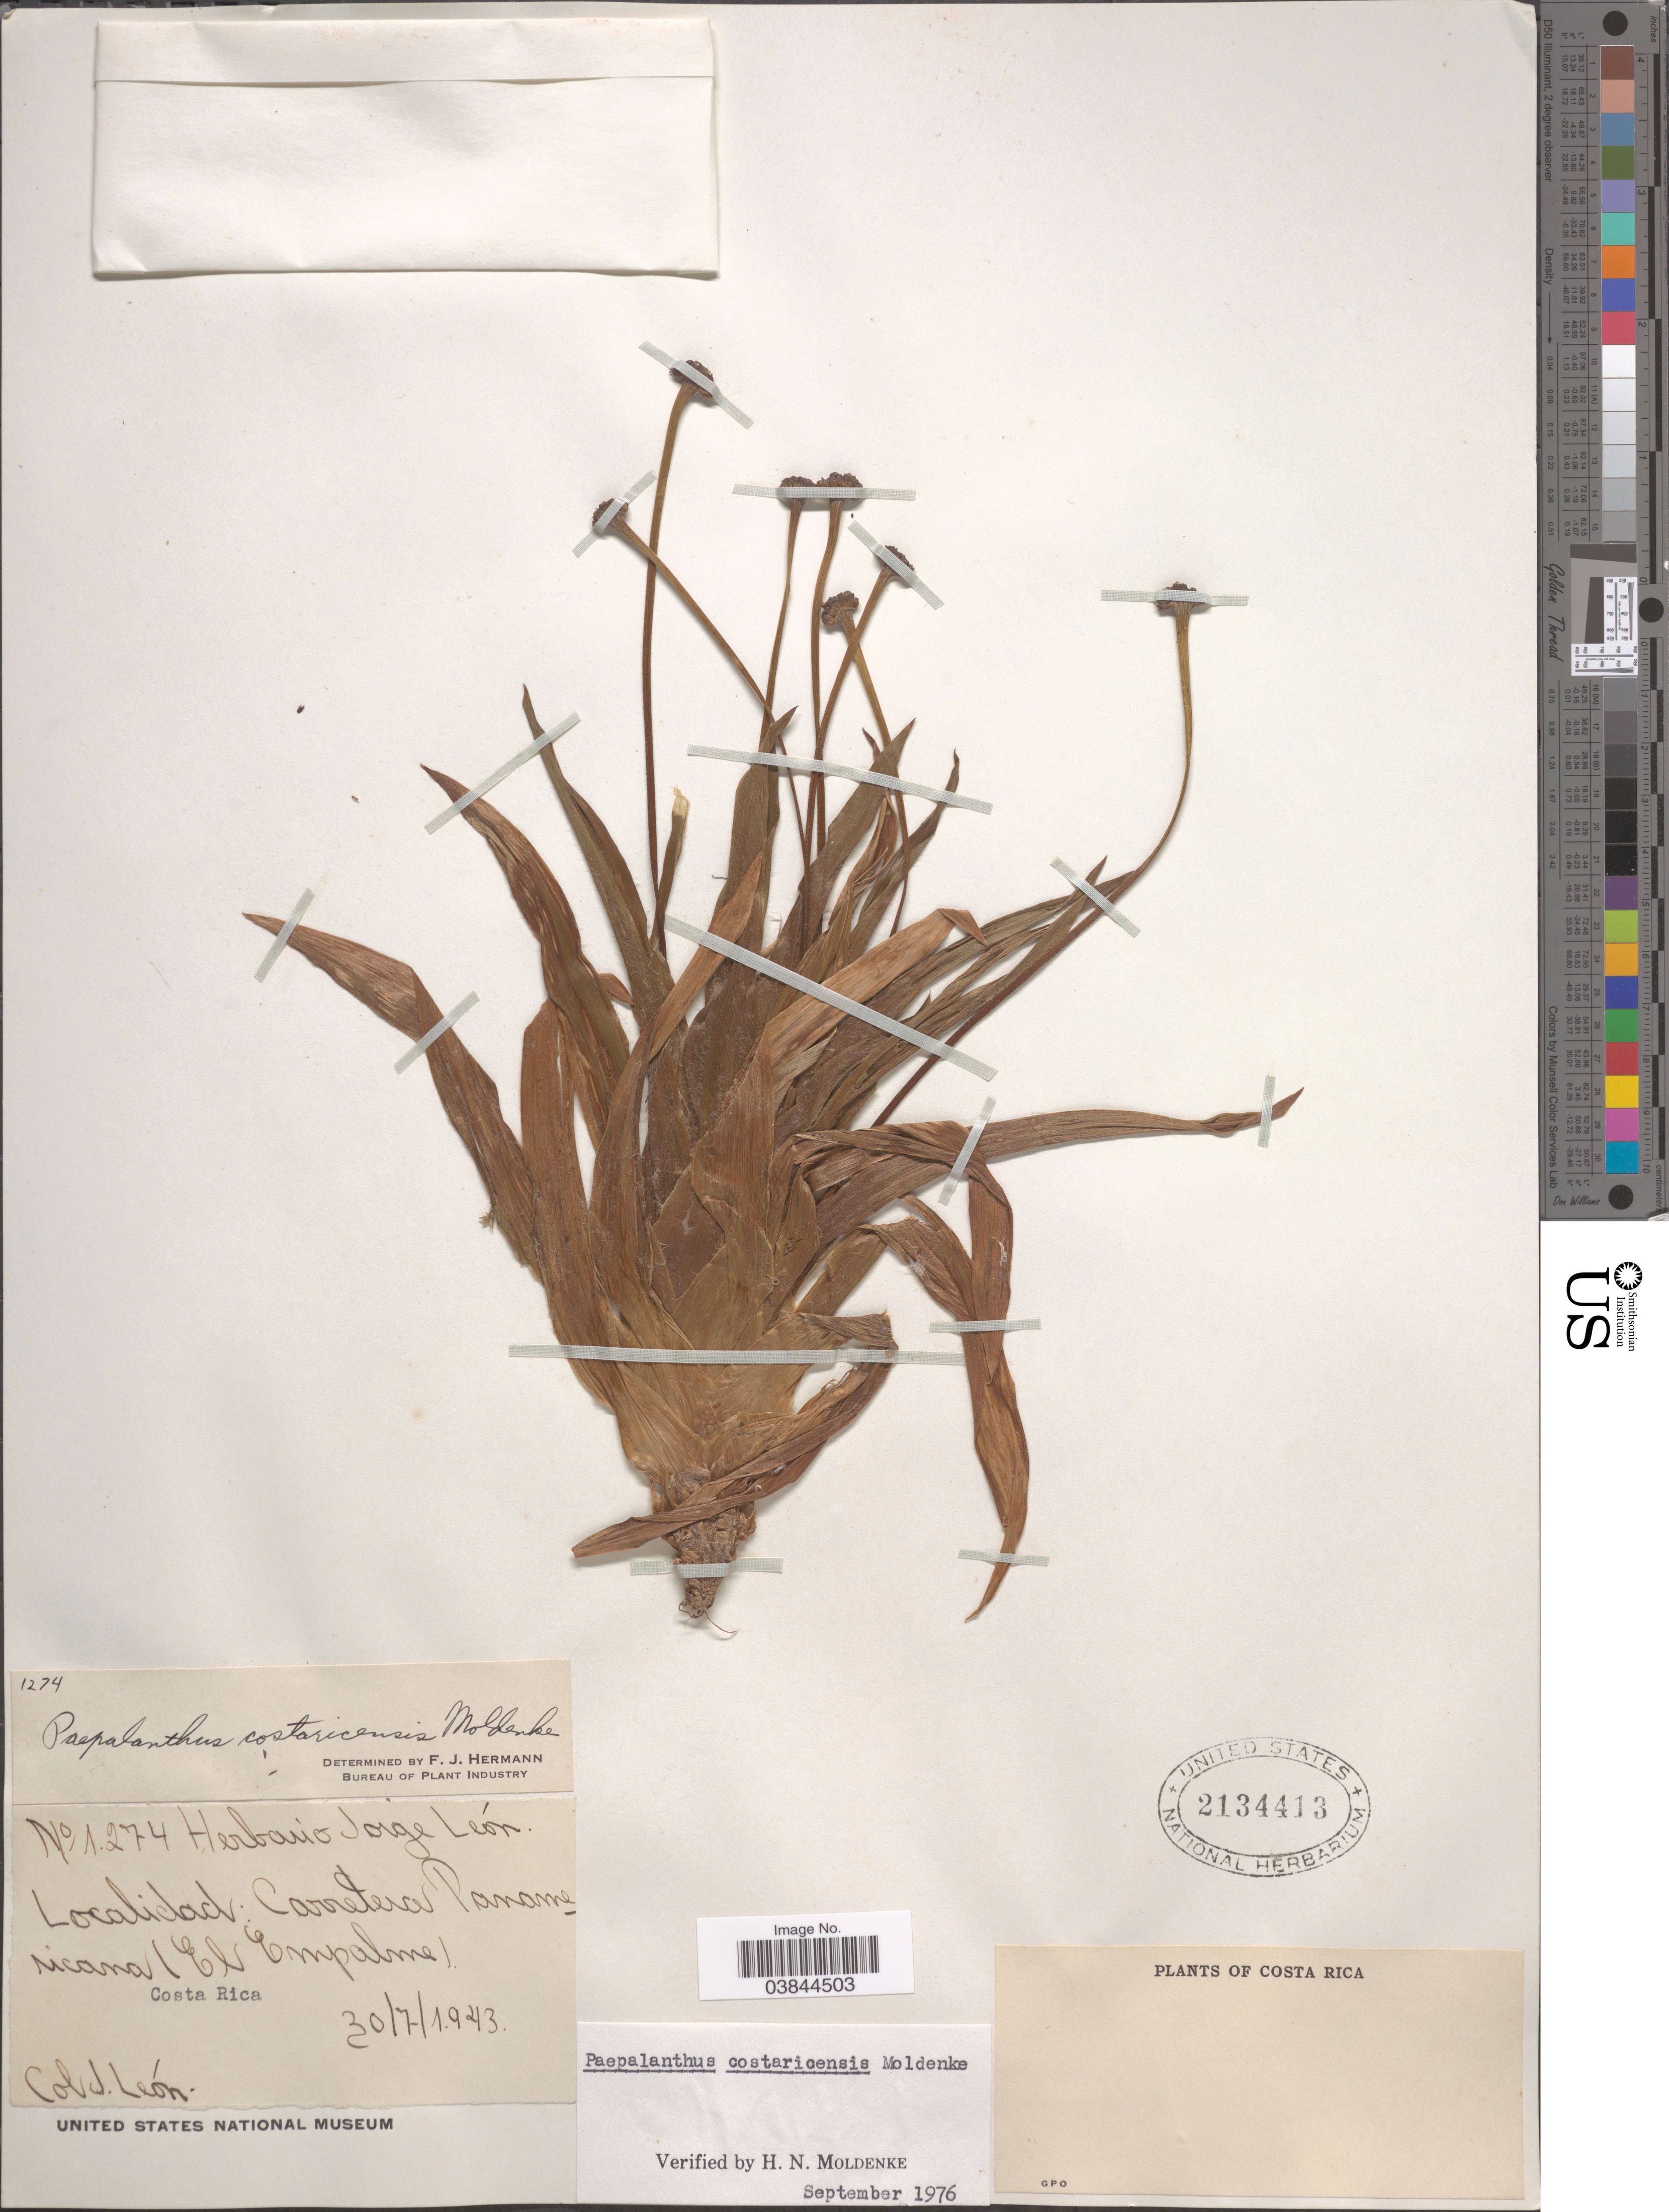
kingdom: Plantae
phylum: Tracheophyta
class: Liliopsida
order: Poales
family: Eriocaulaceae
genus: Paepalanthus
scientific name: Paepalanthus costaricensis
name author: Moldenke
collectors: J. León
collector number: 1274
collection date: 1943-07-30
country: Costa Rica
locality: Carretera Panamericana (El Empalme).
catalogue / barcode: US 2134413